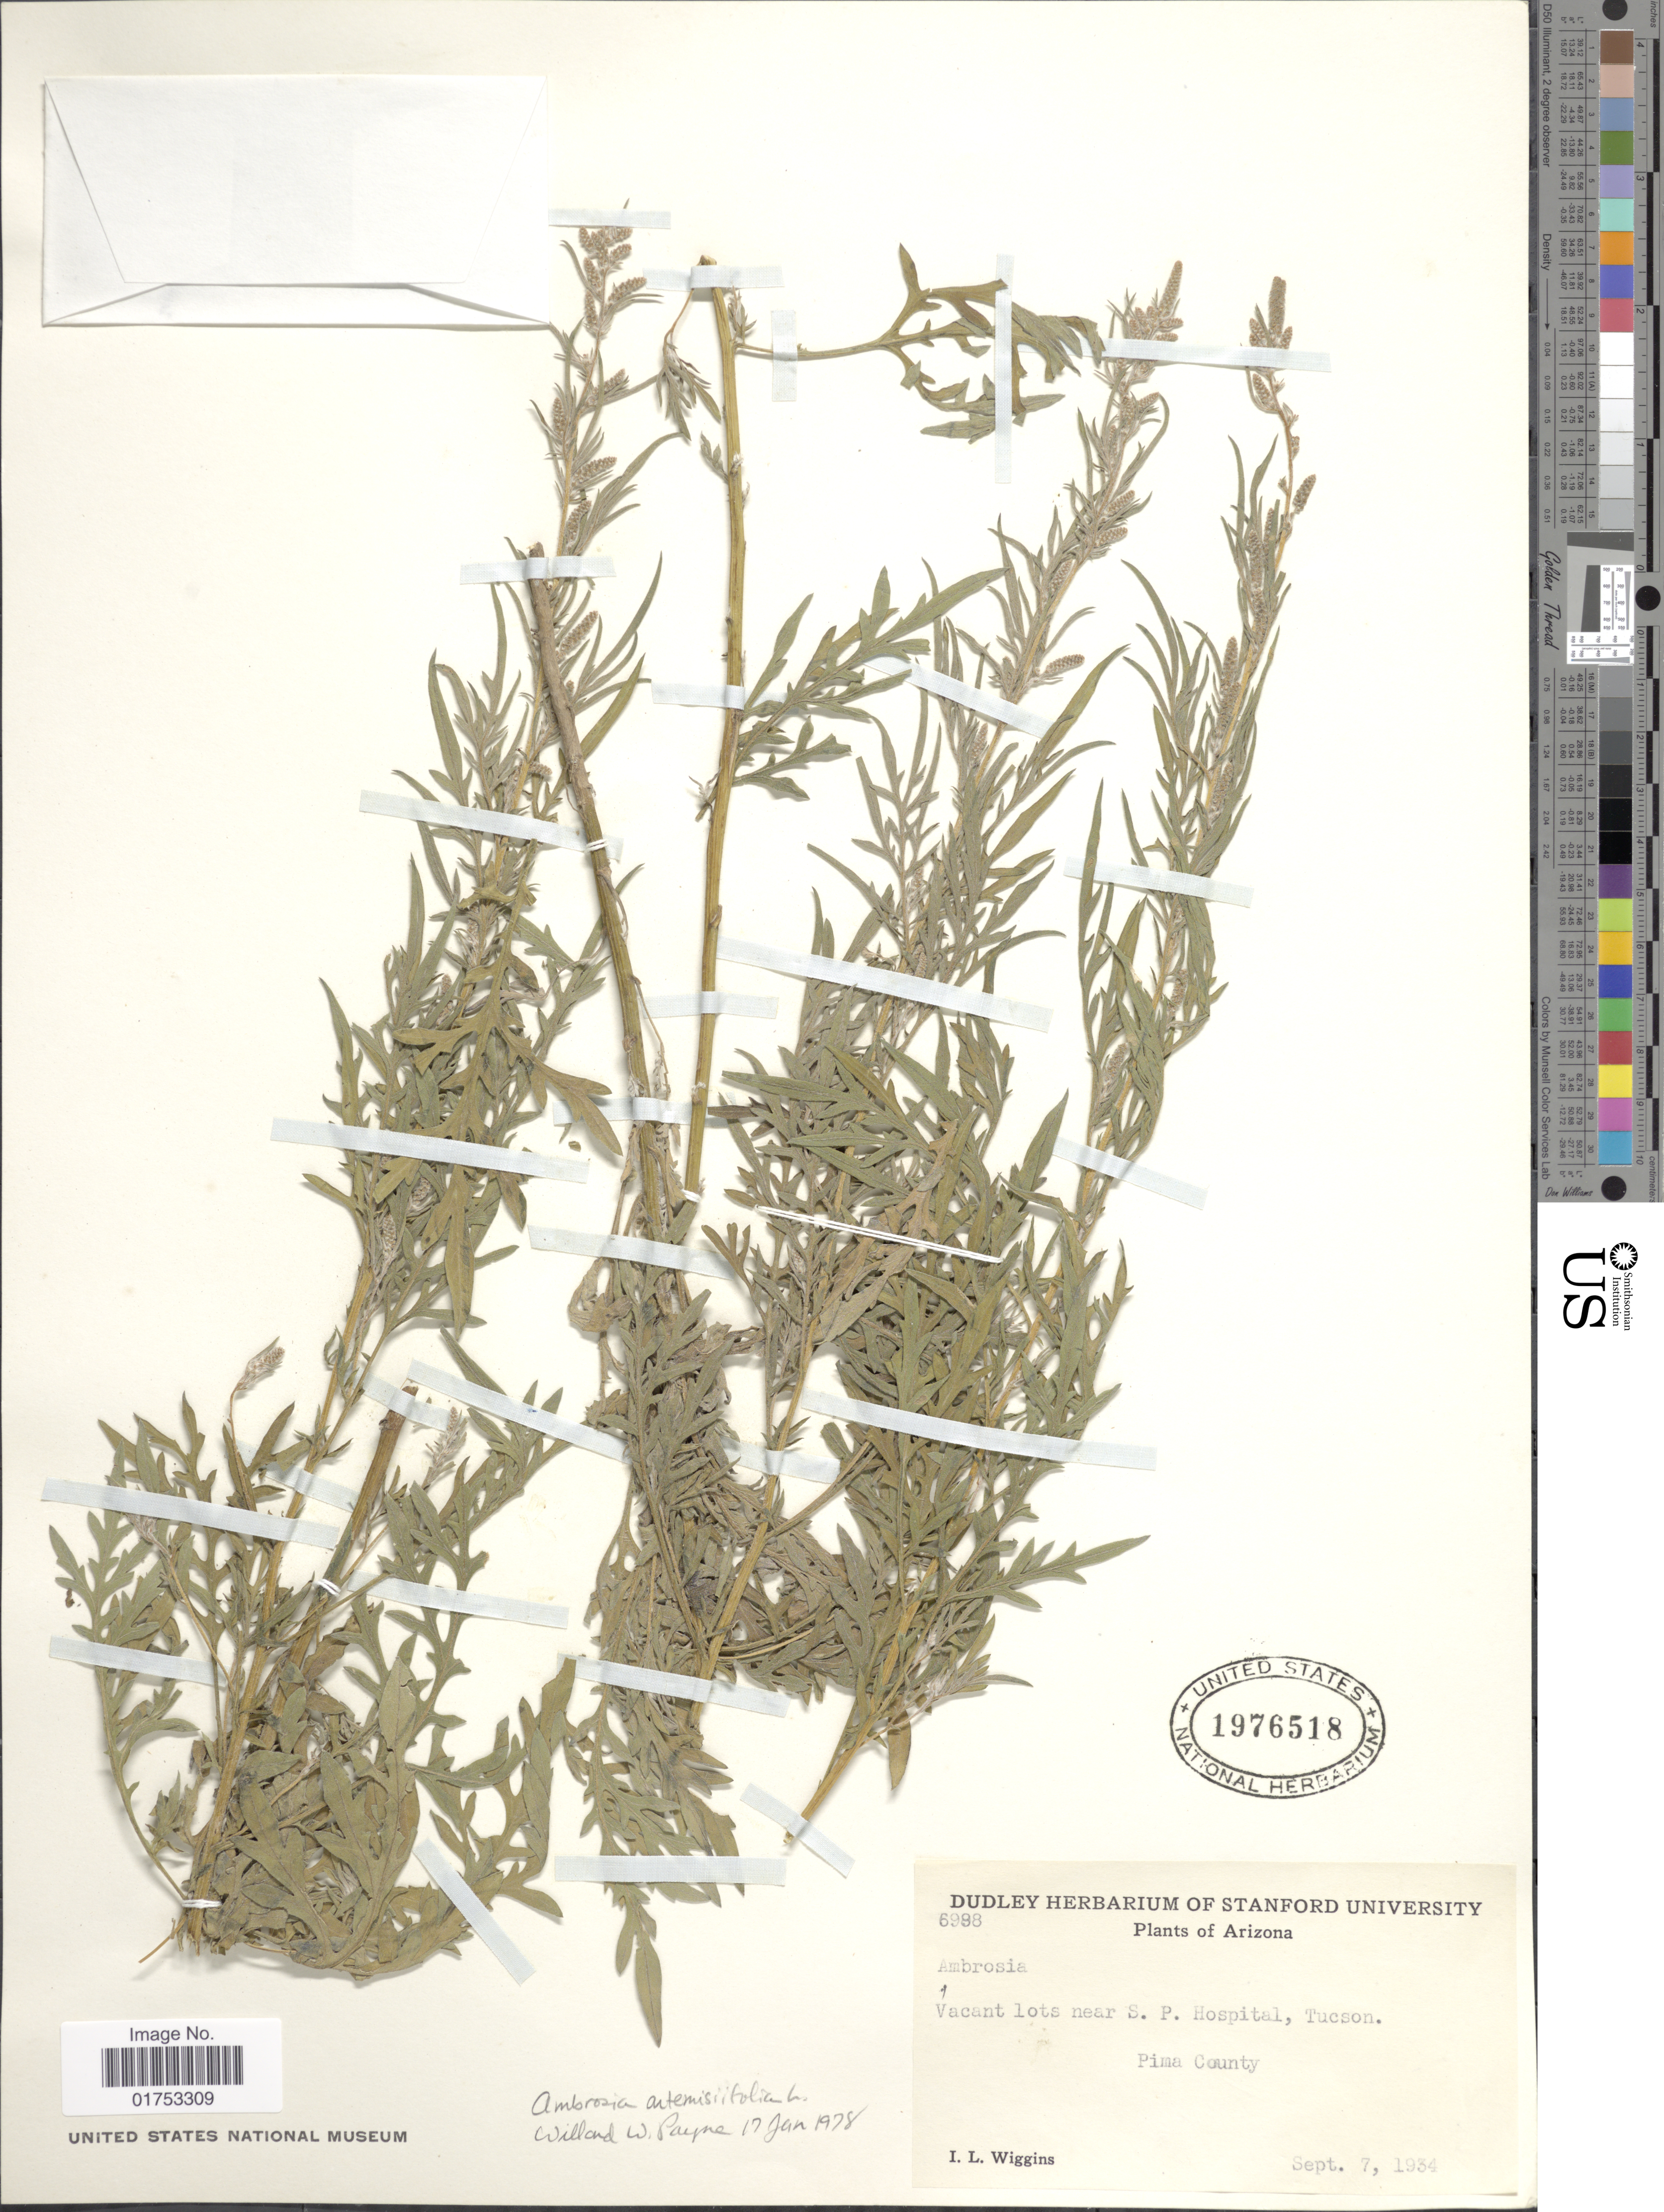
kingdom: Plantae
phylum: Tracheophyta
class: Magnoliopsida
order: Asterales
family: Asteraceae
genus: Ambrosia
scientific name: Ambrosia artemisiifolia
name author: L.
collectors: I. L. Wiggins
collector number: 6988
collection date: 1934-09-07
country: United States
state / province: Arizona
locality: Vacant lots near S. P. Hospital, Tucson, Pima County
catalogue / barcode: US 1976518